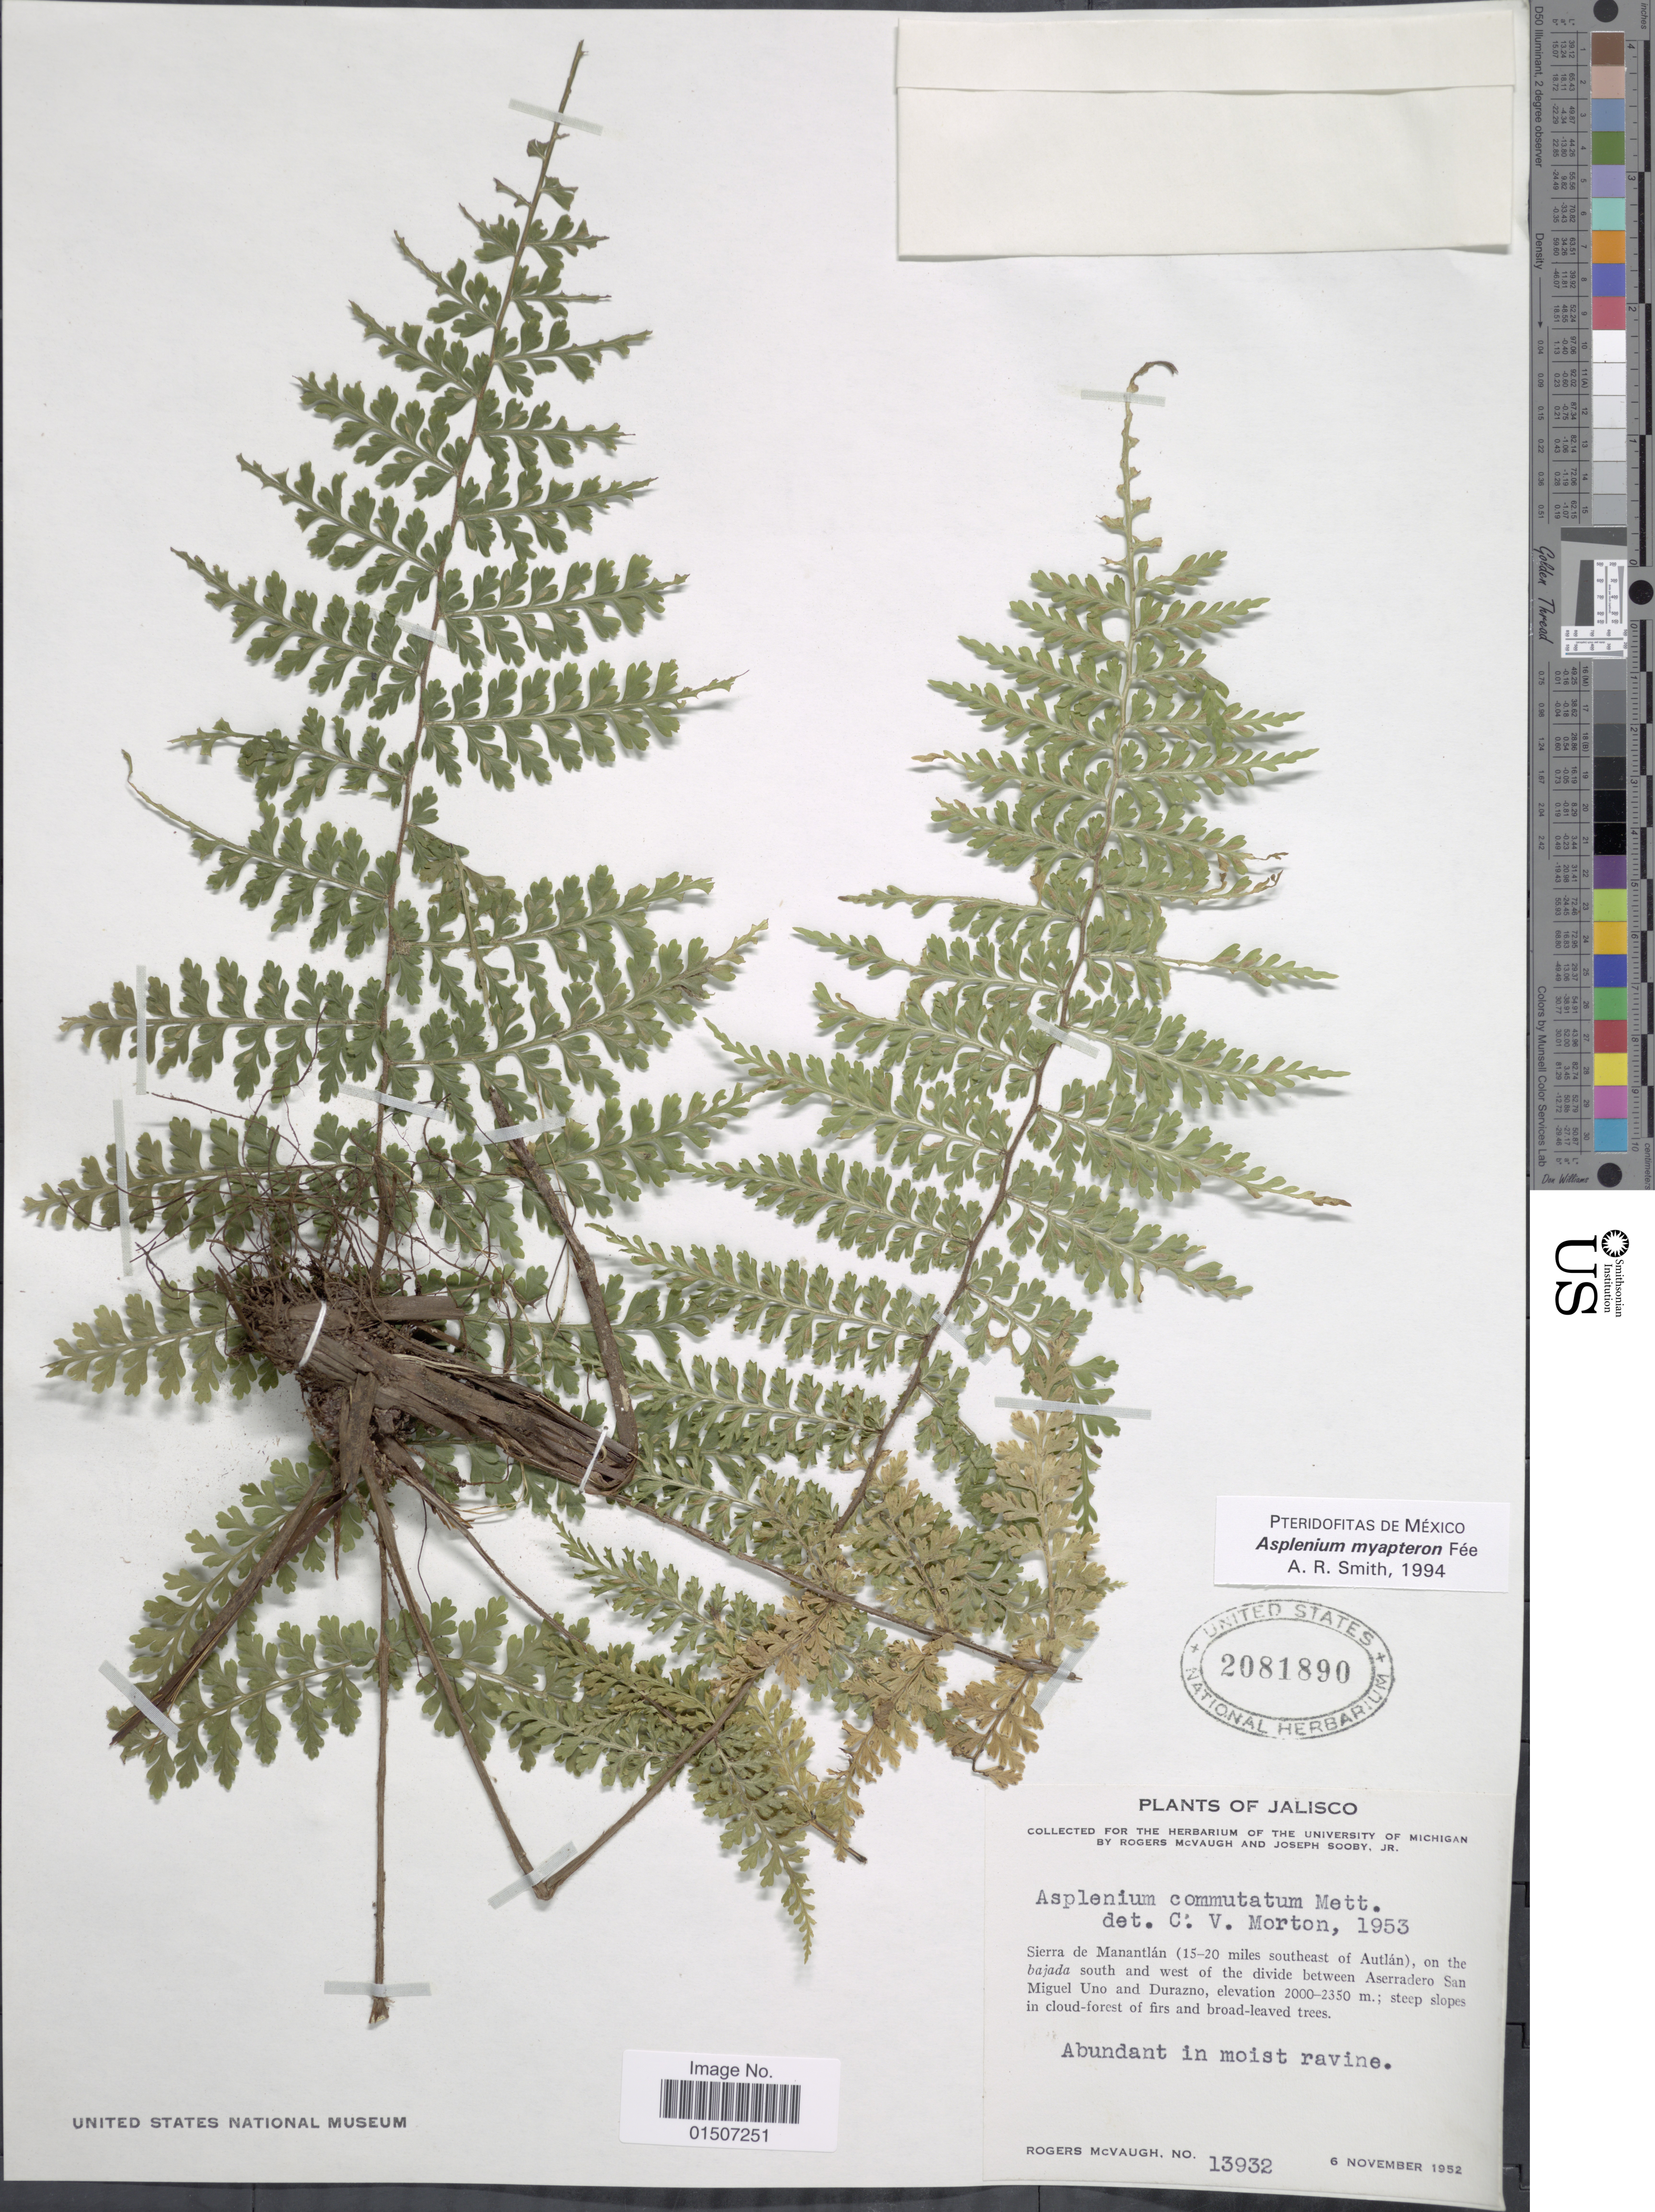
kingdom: Plantae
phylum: Tracheophyta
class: Polypodiopsida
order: Polypodiales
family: Aspleniaceae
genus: Asplenium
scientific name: Asplenium myapteron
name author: Fée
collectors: R. McVaugh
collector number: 13932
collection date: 1952-11-06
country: Mexico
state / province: Jalisco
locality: Sierra de Manantlán (15-20 miles southeast of Autlá), on the bajada south and west of the divide between Aserradero San Miguel Uno and Durazno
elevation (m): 2000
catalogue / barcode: US 2081890